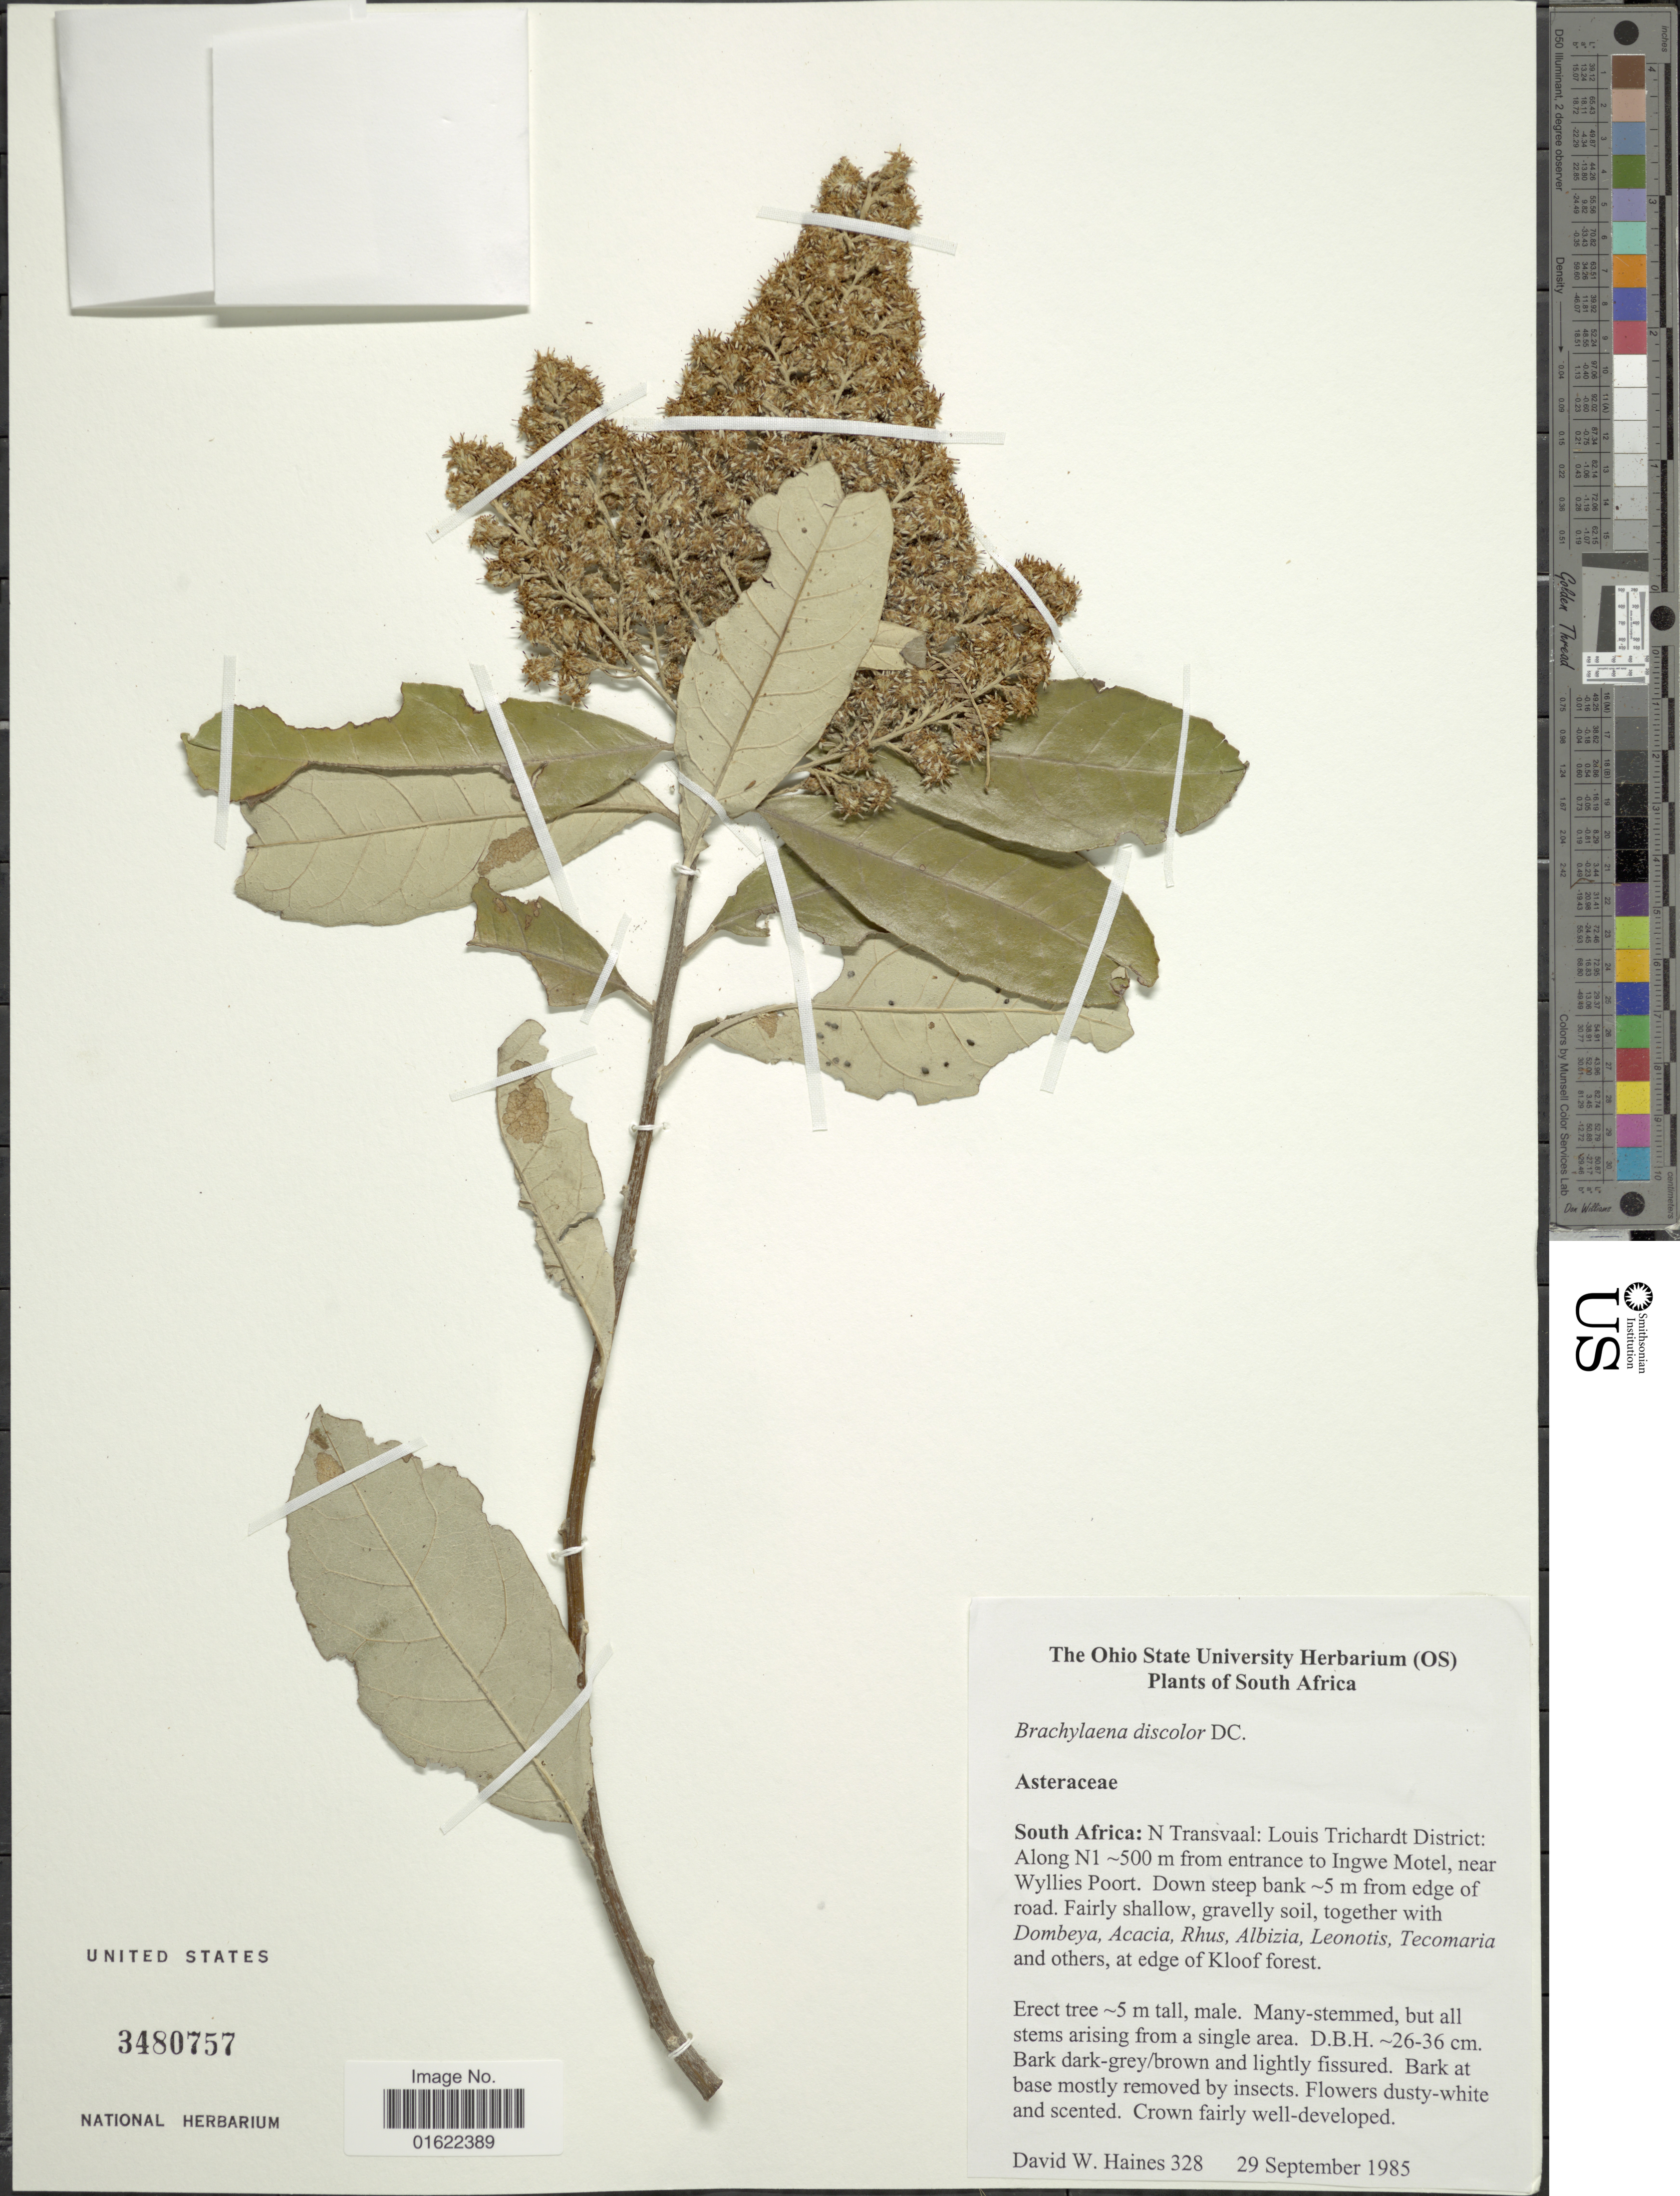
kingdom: Plantae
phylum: Tracheophyta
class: Magnoliopsida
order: Asterales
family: Asteraceae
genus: Brachylaena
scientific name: Brachylaena discolor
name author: DC.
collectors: D. Haines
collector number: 328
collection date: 1985-09-29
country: South Africa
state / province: Limpopo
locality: N Transvaal: Louis Trichardt District: Along N1 , 500 m from entrance to Ingwe Motel, near Wyllies Poort. Down steep bank, 5 m from edge of road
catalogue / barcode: US 3480757